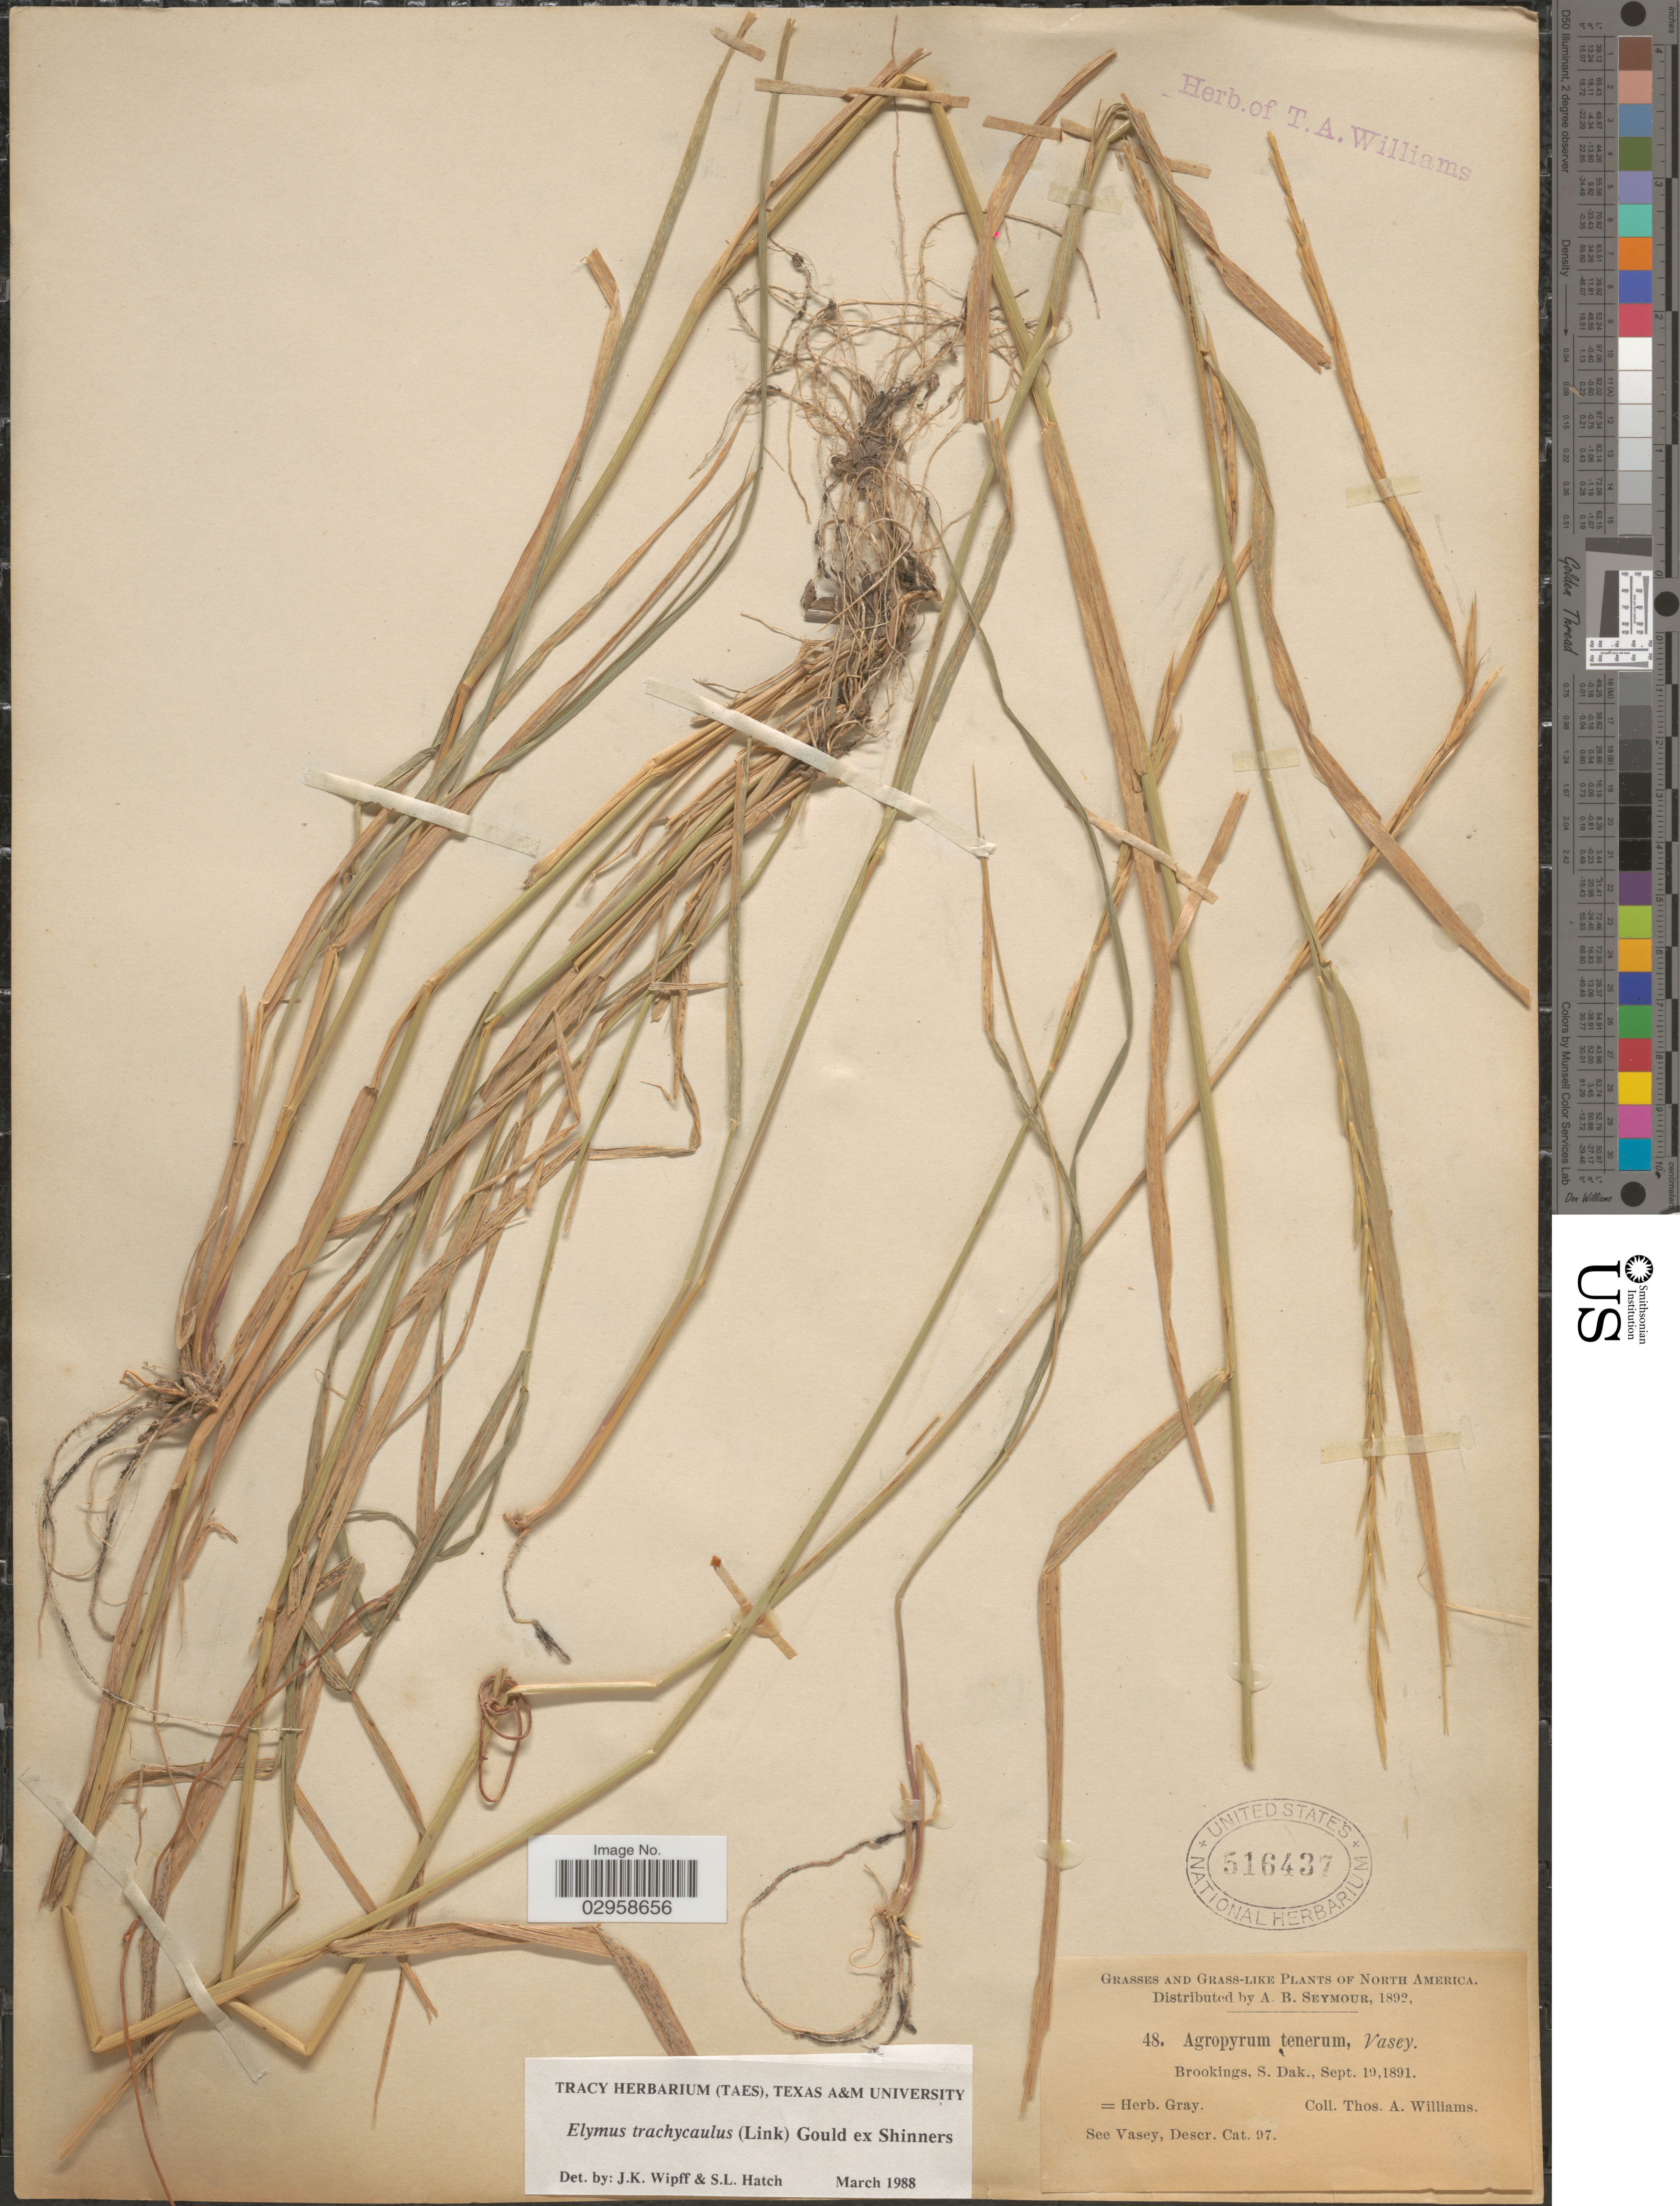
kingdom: Plantae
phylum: Tracheophyta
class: Liliopsida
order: Poales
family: Poaceae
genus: Elymus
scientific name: Elymus trachycaulus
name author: (Link) Gould ex Shinners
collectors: T. A. Williams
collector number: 48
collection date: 1891-09-19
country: United States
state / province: South Dakota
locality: Brookings.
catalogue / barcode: US 516437